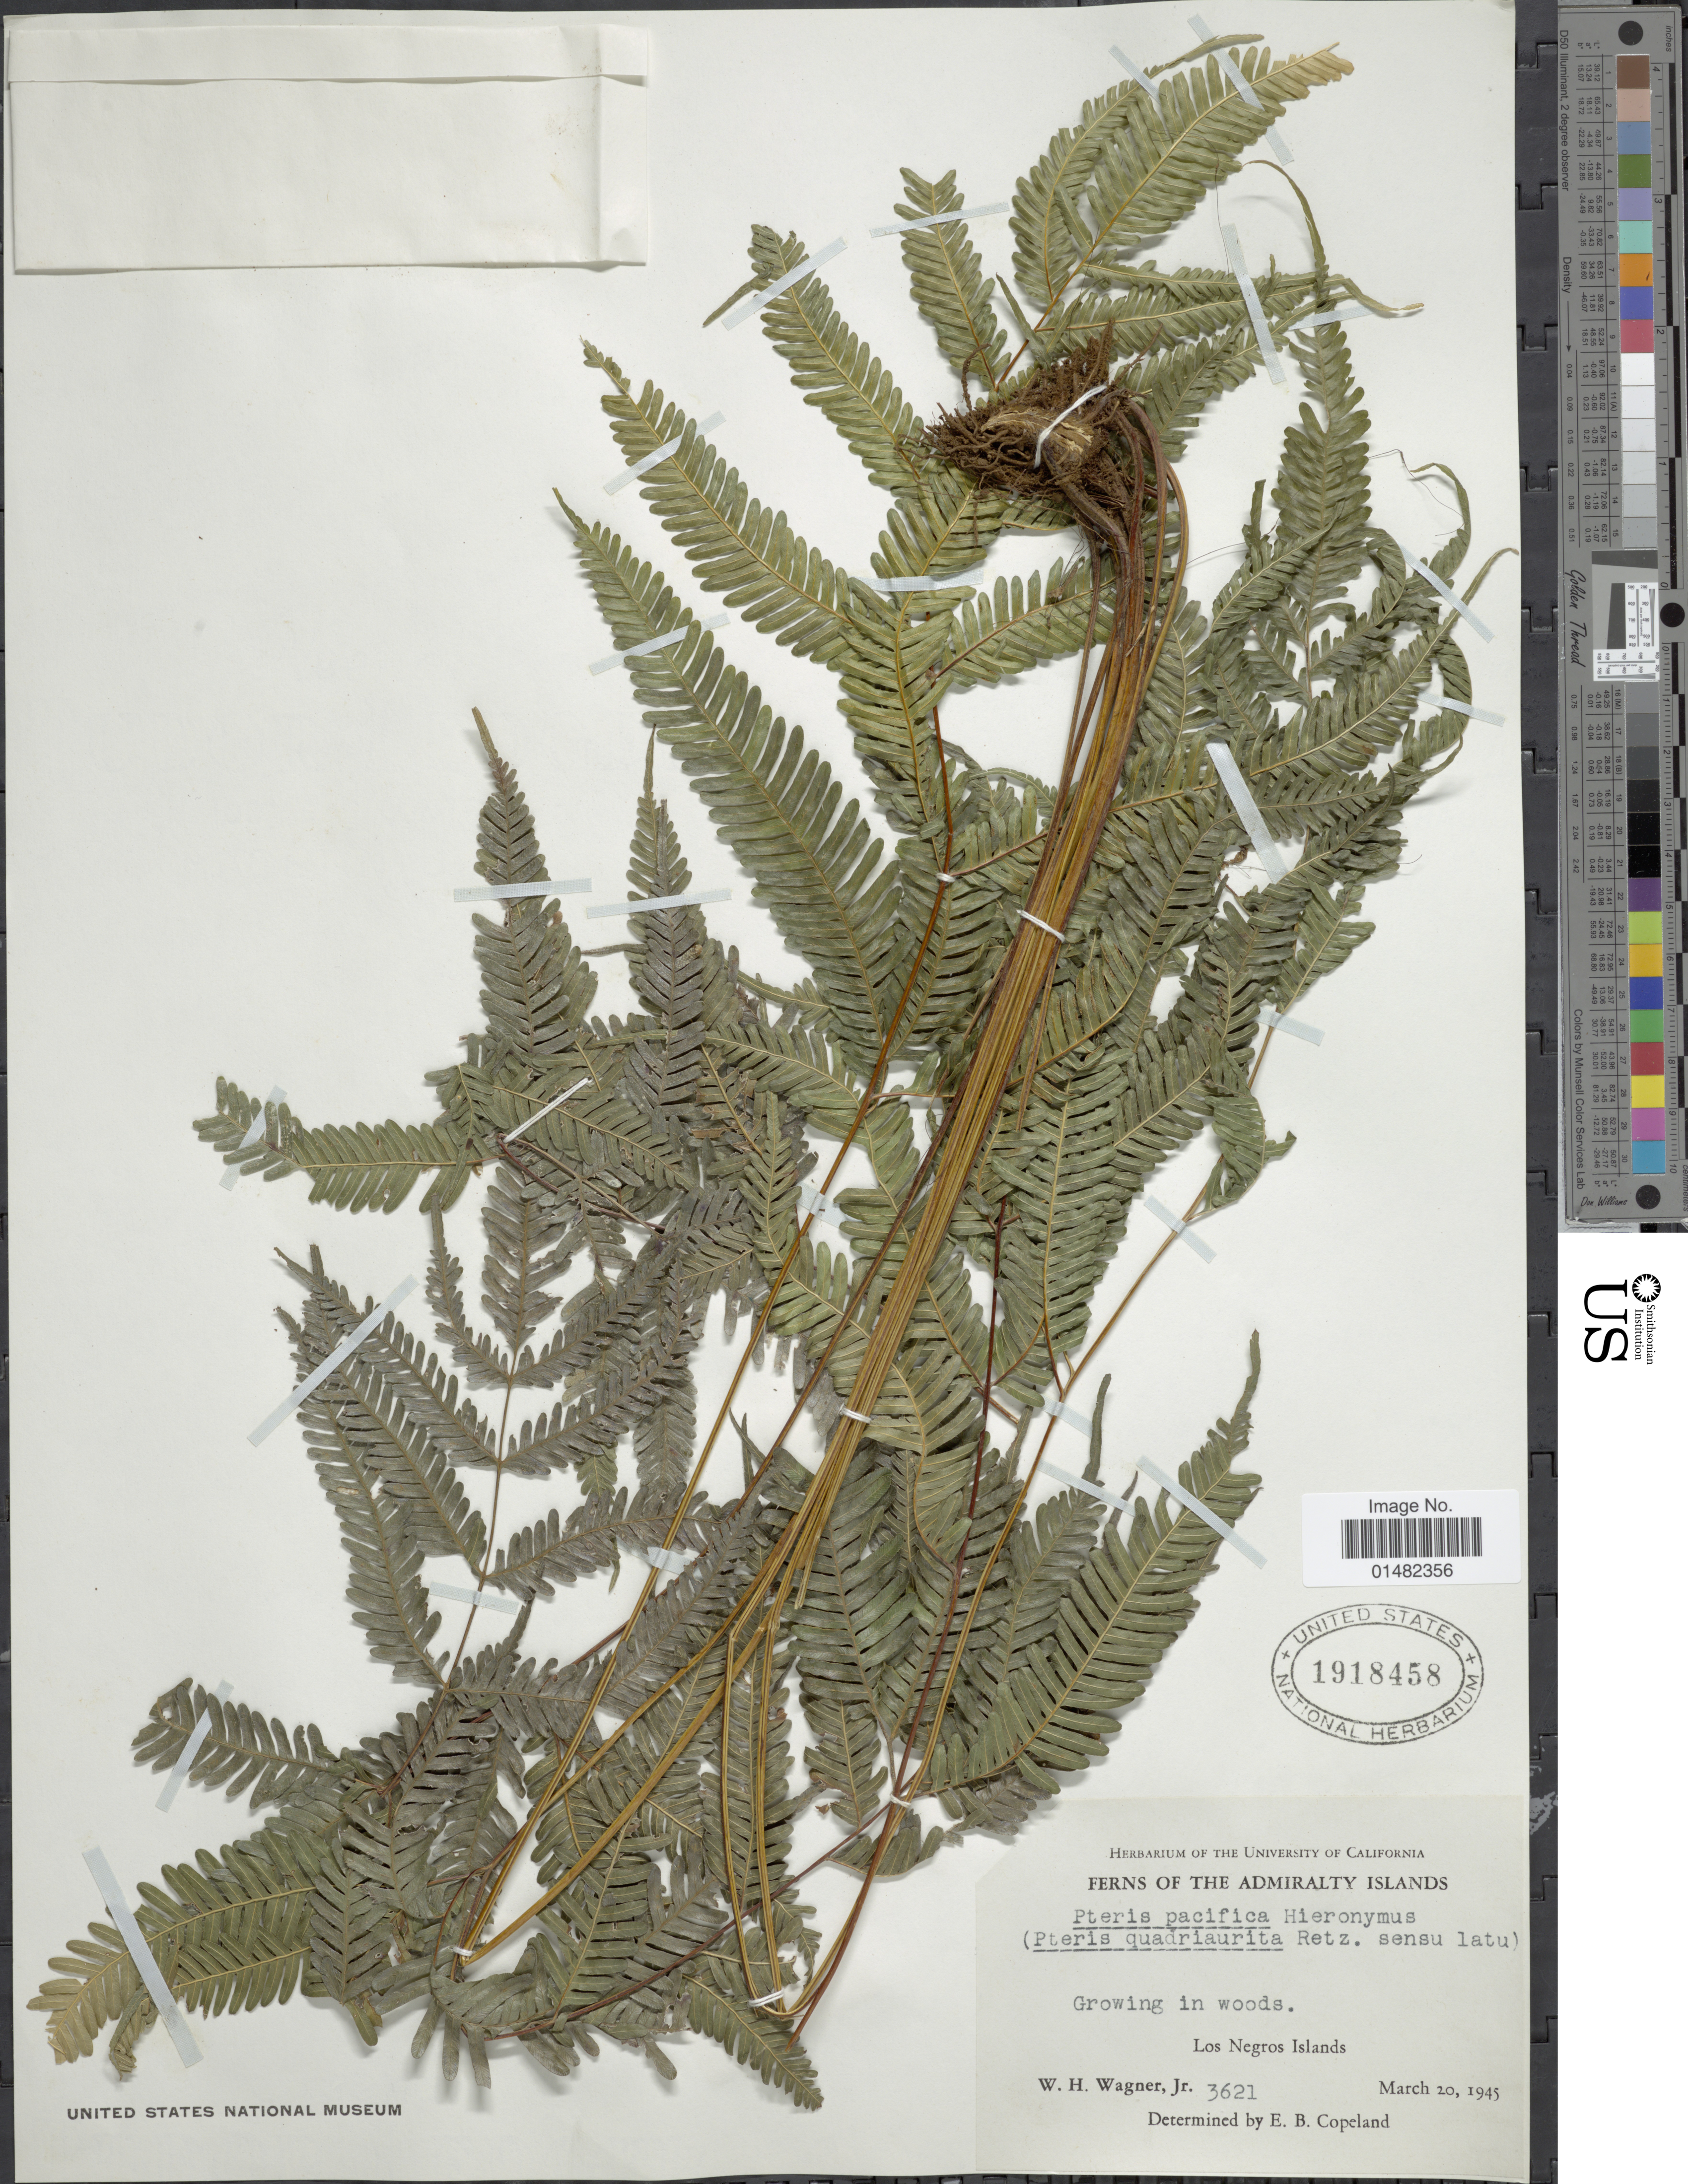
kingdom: Plantae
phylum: Tracheophyta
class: Polypodiopsida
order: Polypodiales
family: Pteridaceae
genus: Pteris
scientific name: Pteris pacifica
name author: Hieron.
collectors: W. H. Wagner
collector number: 3621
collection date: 1945-03-20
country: Papua New Guinea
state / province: Manus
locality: Admiralty Islands, Los Negros Islands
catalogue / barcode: US 1918458